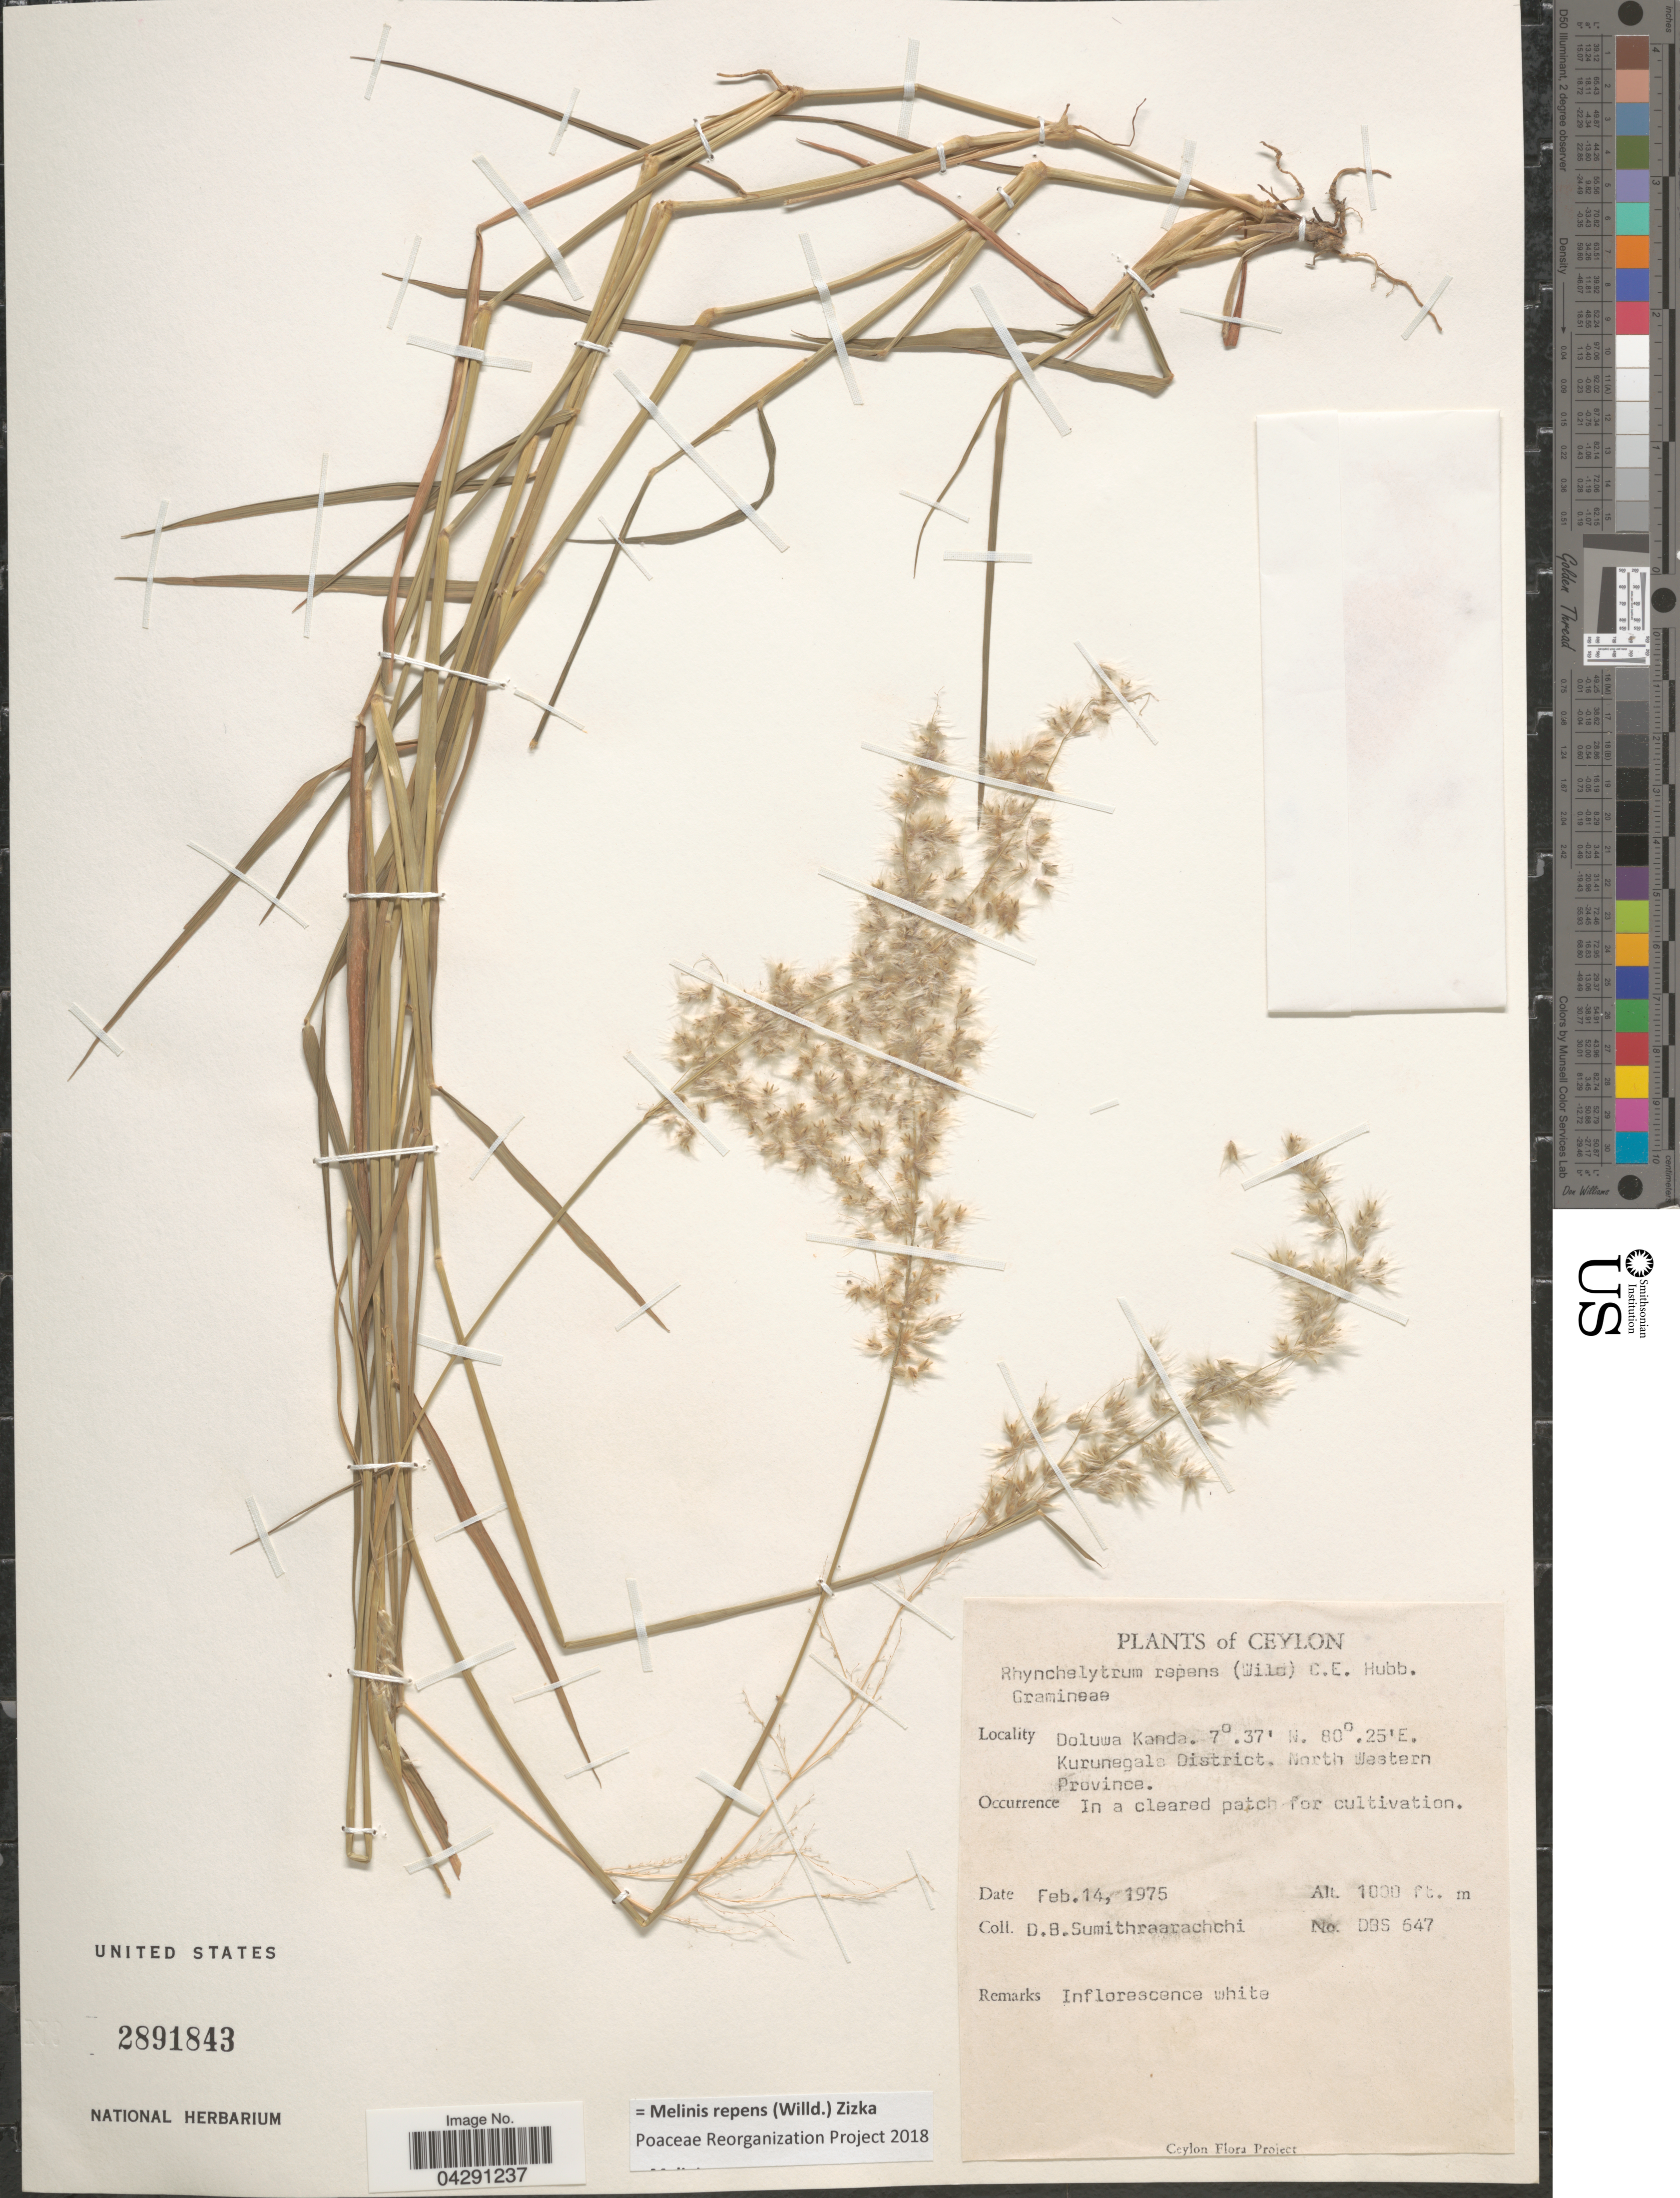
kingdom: Plantae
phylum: Tracheophyta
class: Liliopsida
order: Poales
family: Poaceae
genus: Melinis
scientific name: Melinis repens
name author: (Willd.) Zizka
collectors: D. B. Sumithraarachchi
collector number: DBS647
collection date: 1975-02-14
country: Sri Lanka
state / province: North Western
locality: Ceylon. Doluwa Kanda. Kurunegale District.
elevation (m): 305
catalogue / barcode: US 2891843